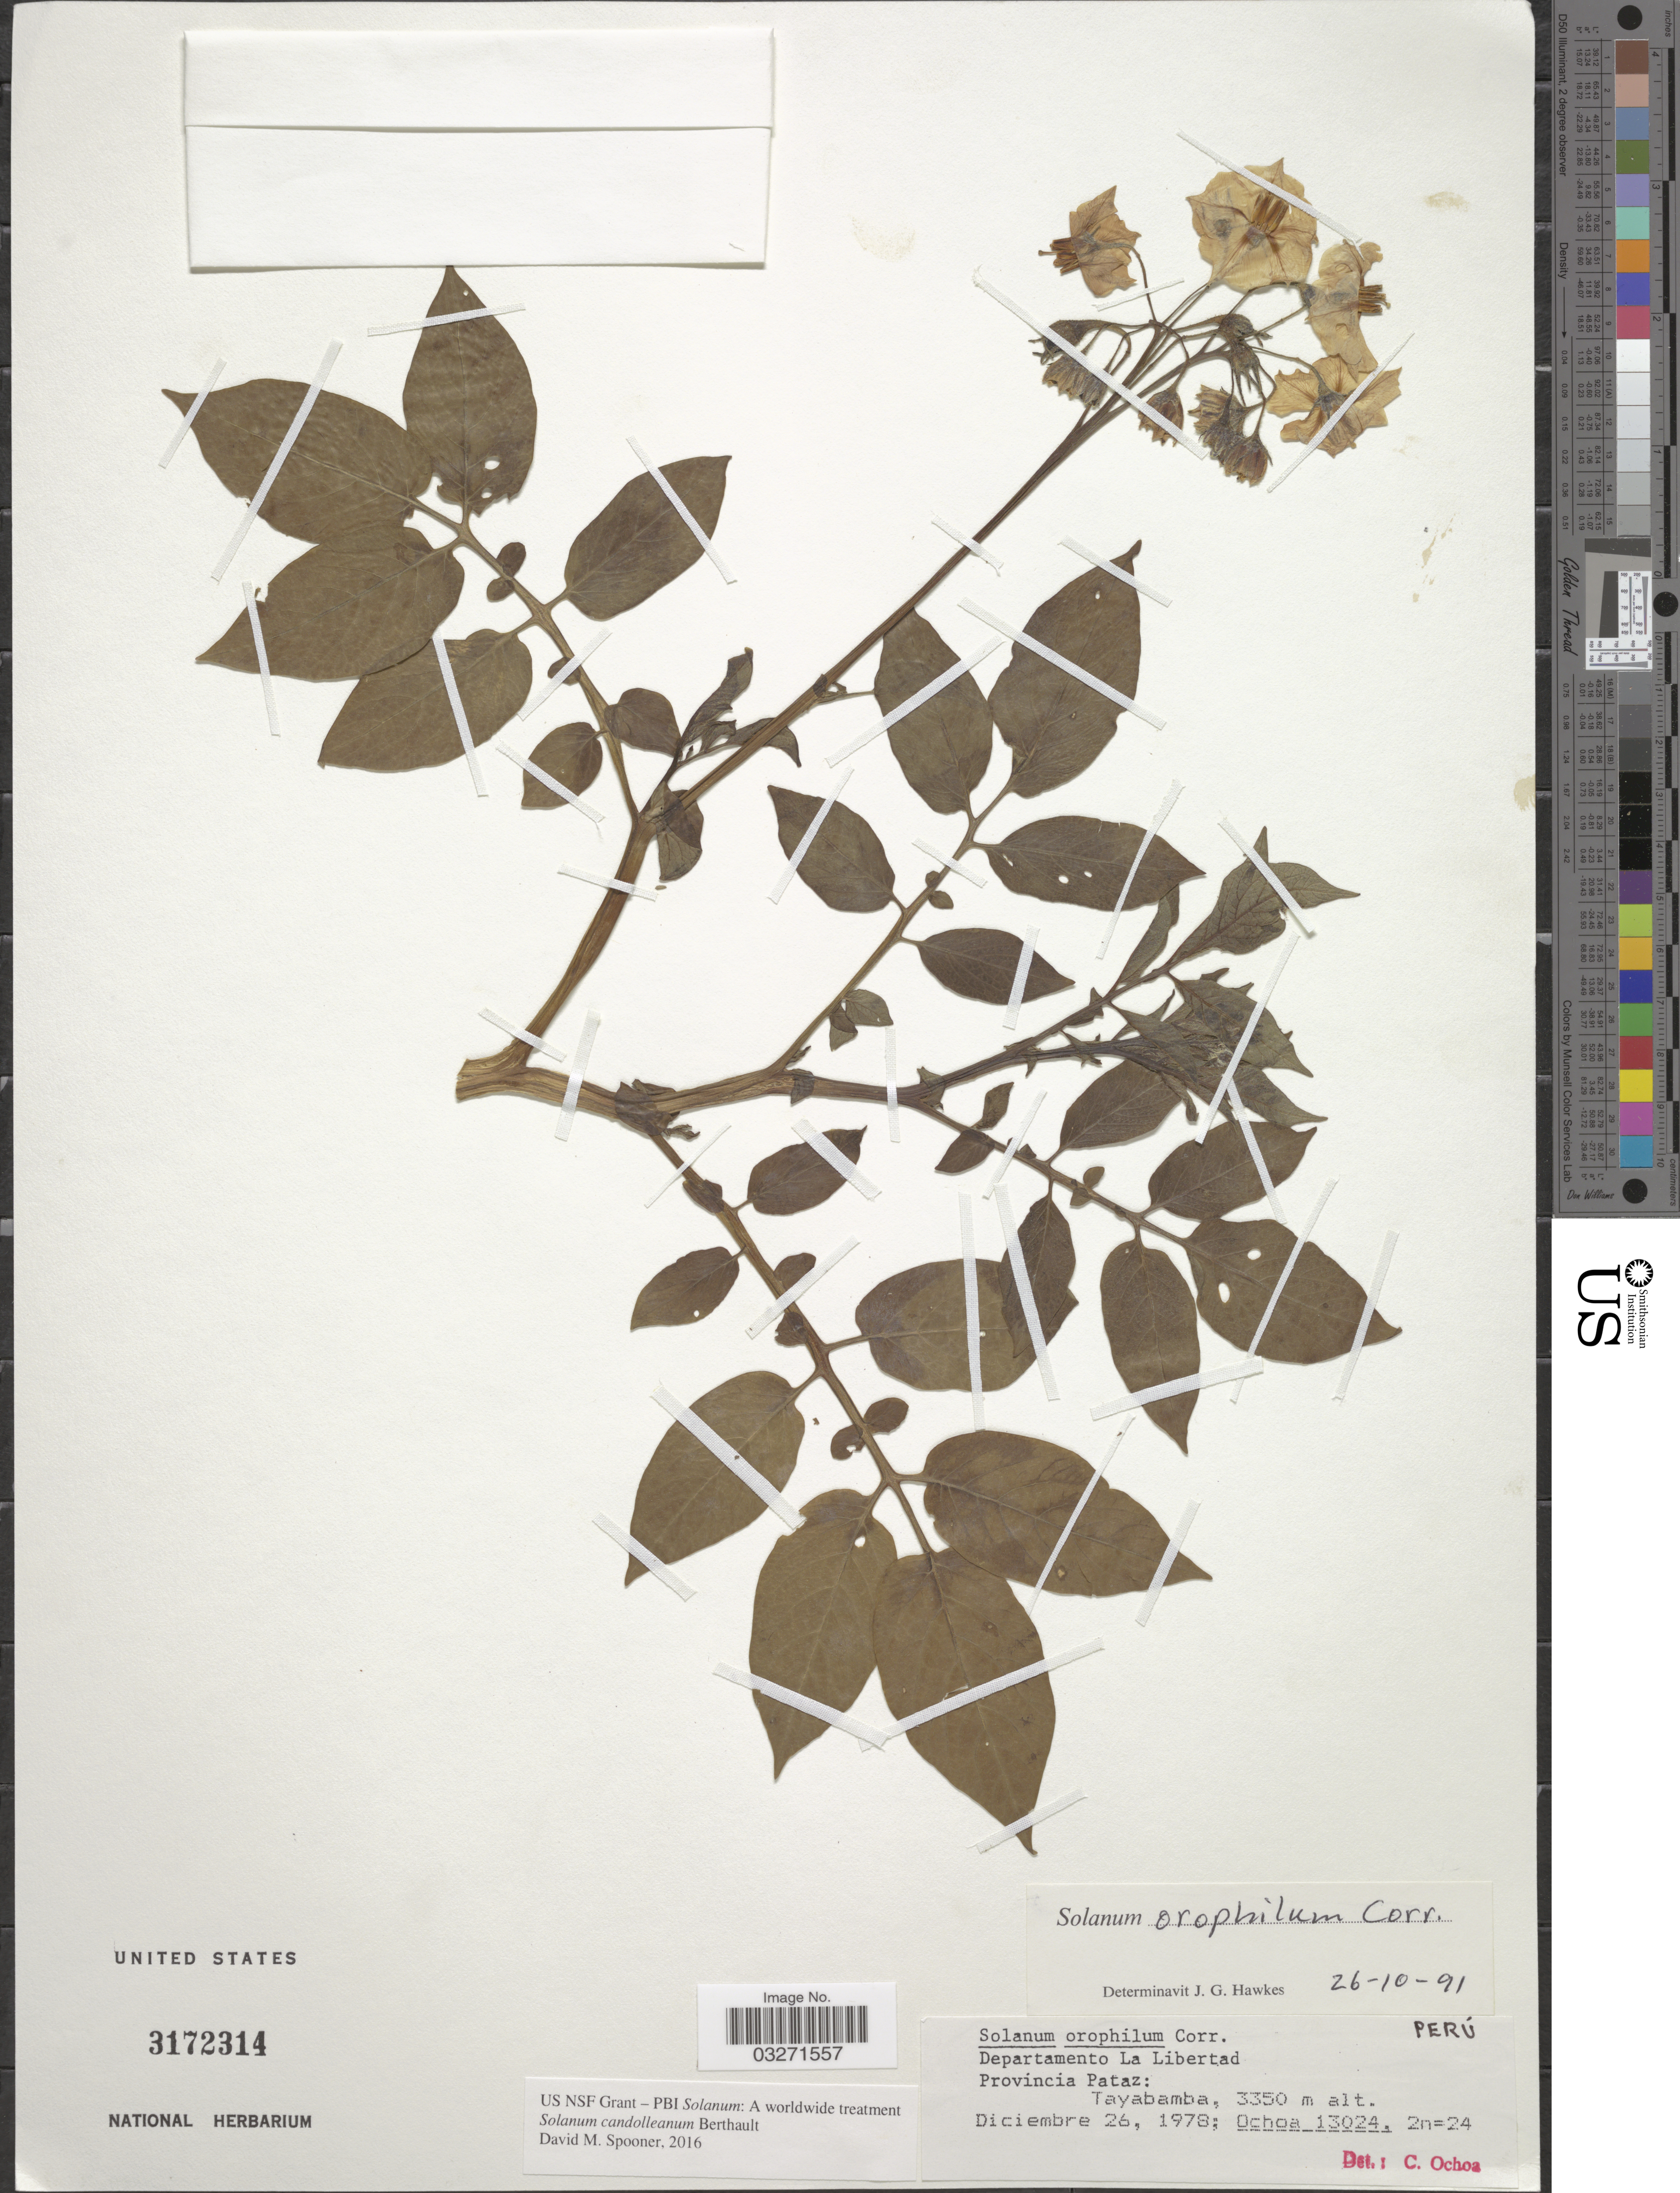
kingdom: Plantae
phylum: Tracheophyta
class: Magnoliopsida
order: Solanales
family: Solanaceae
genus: Solanum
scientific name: Solanum candolleanum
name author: Berthault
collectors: -. Ochoa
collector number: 13024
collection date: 1978-12-26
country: Peru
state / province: La Libertad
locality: Departamento La Libertad. Provincia Pataz: Tayabamba.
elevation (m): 3350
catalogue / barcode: US 3172314